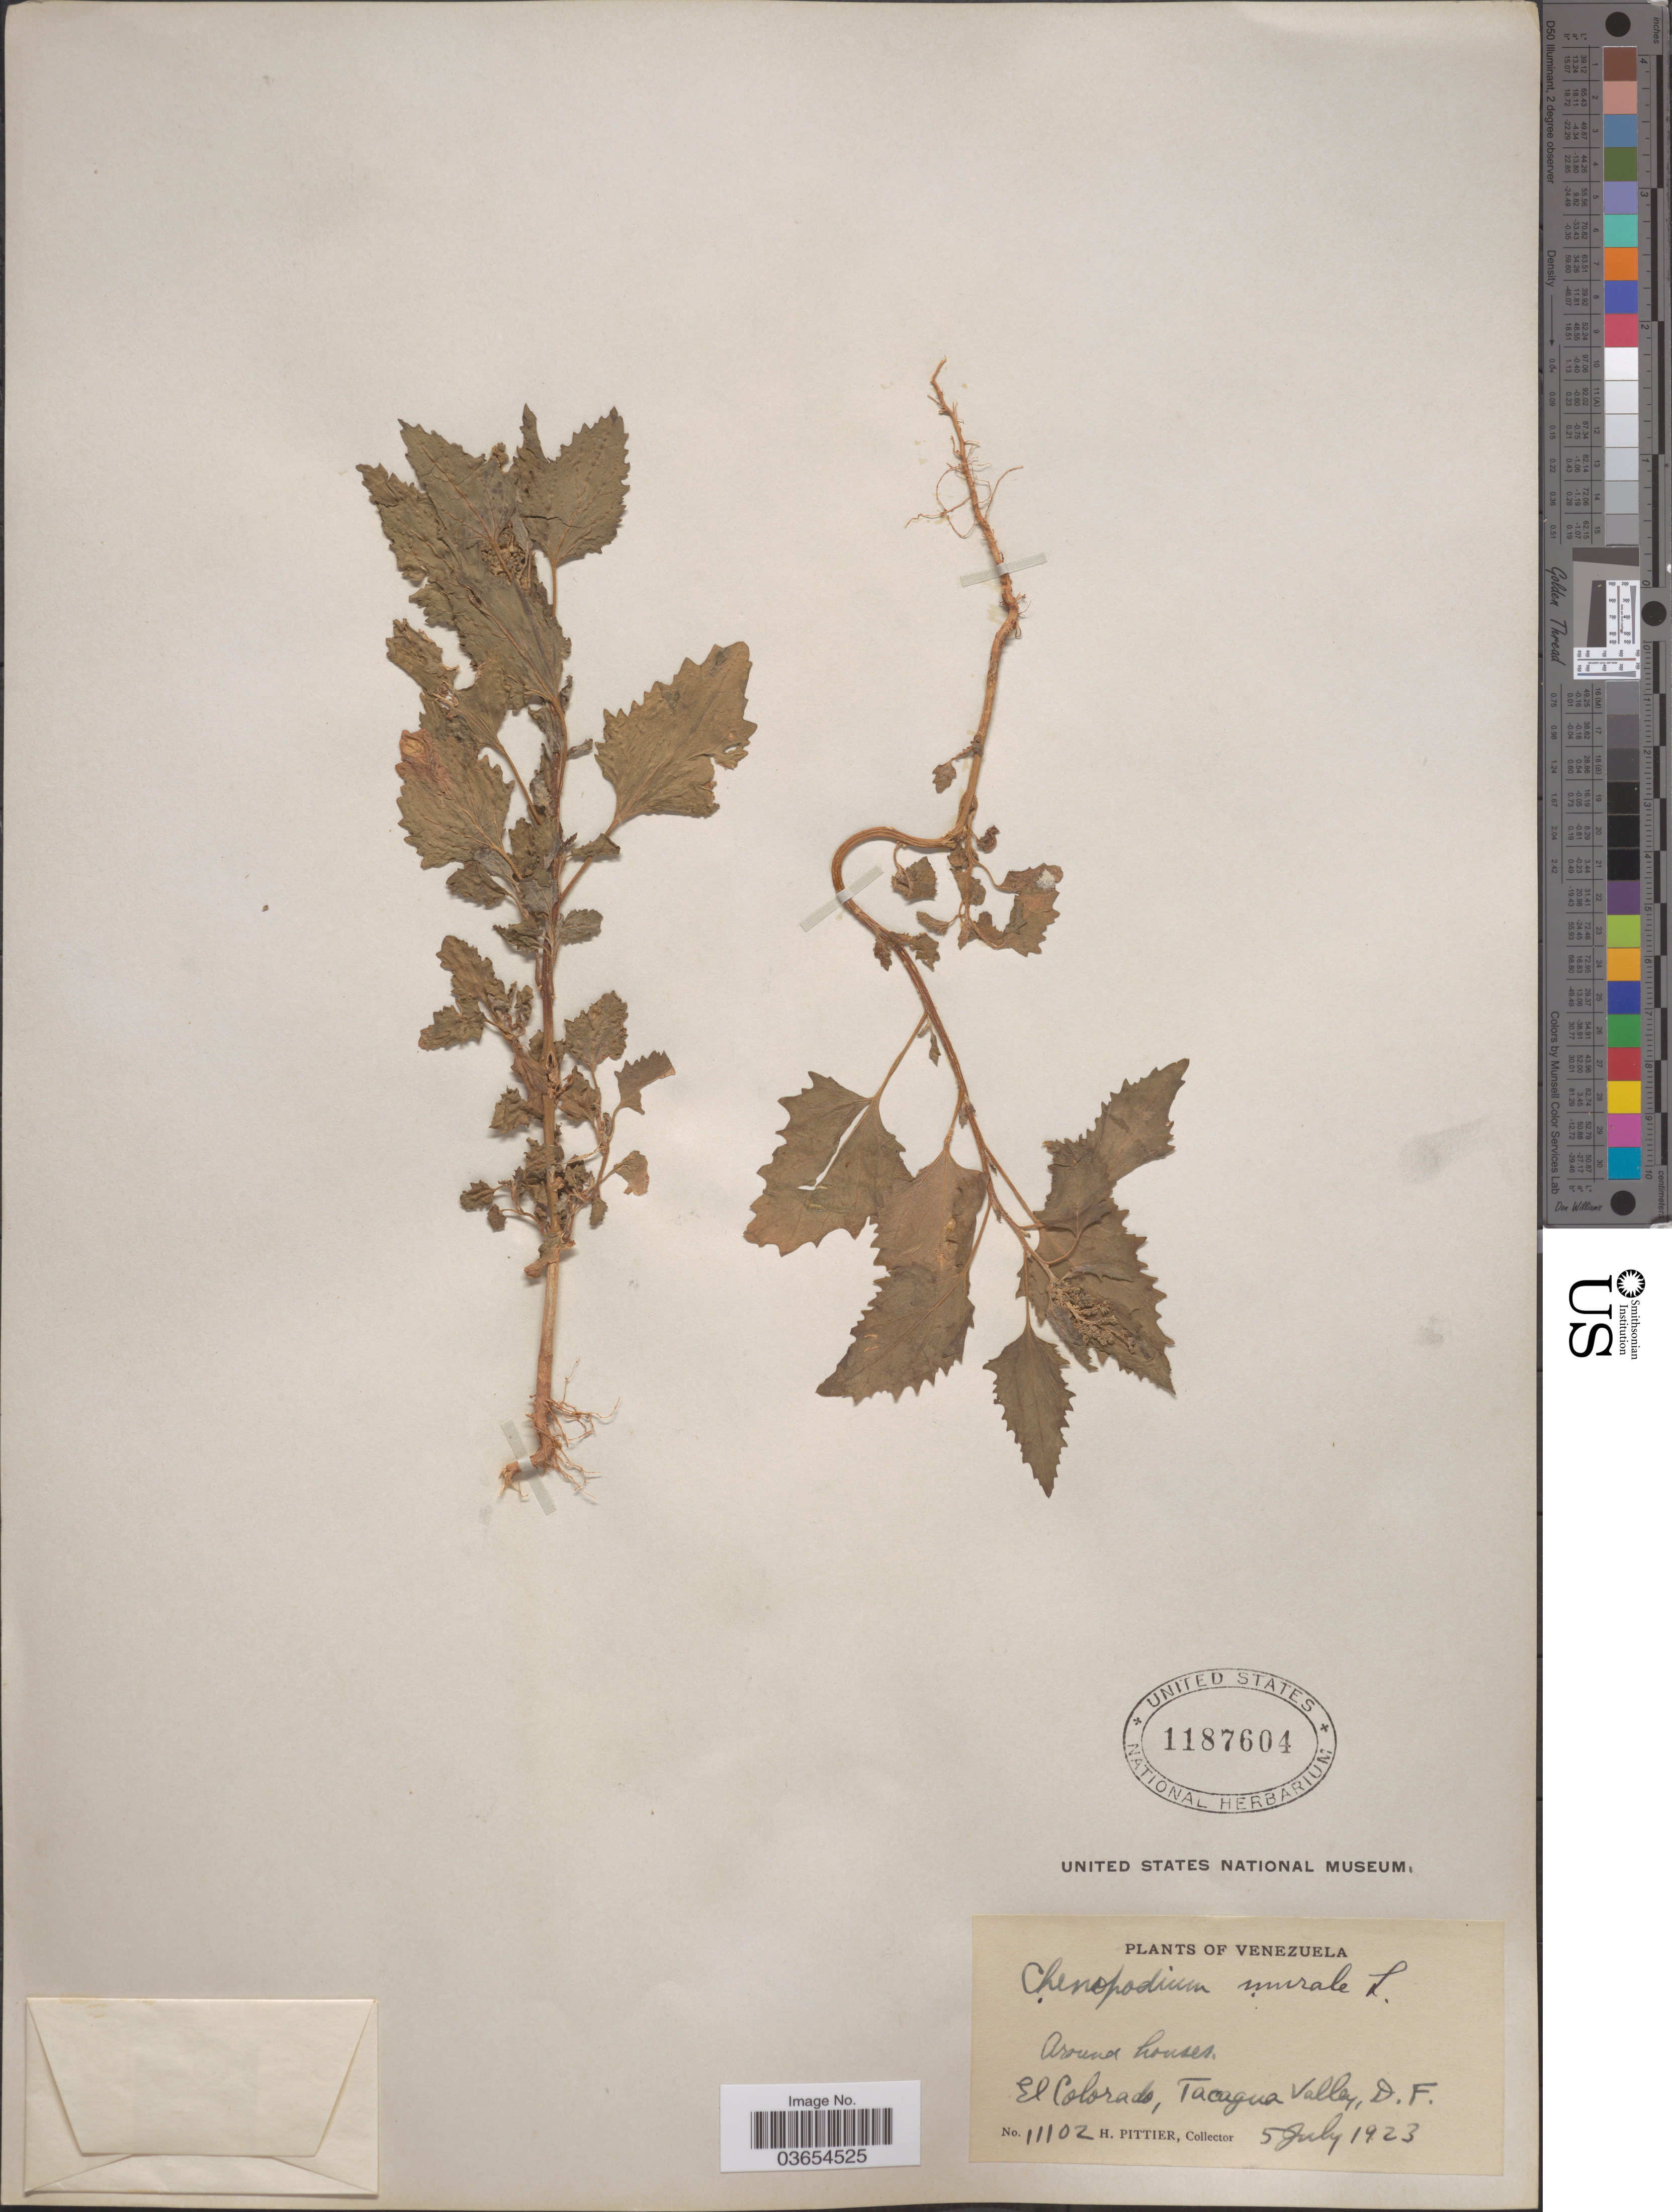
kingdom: Plantae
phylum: Tracheophyta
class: Magnoliopsida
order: Caryophyllales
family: Amaranthaceae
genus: Chenopodium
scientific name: Chenopodium murale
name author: L.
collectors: H. F. Pittier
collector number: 11102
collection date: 1923-07-05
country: Venezuela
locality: Around houses. El Colorado, Tacagua Valley, D. F.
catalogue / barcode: US 1187604